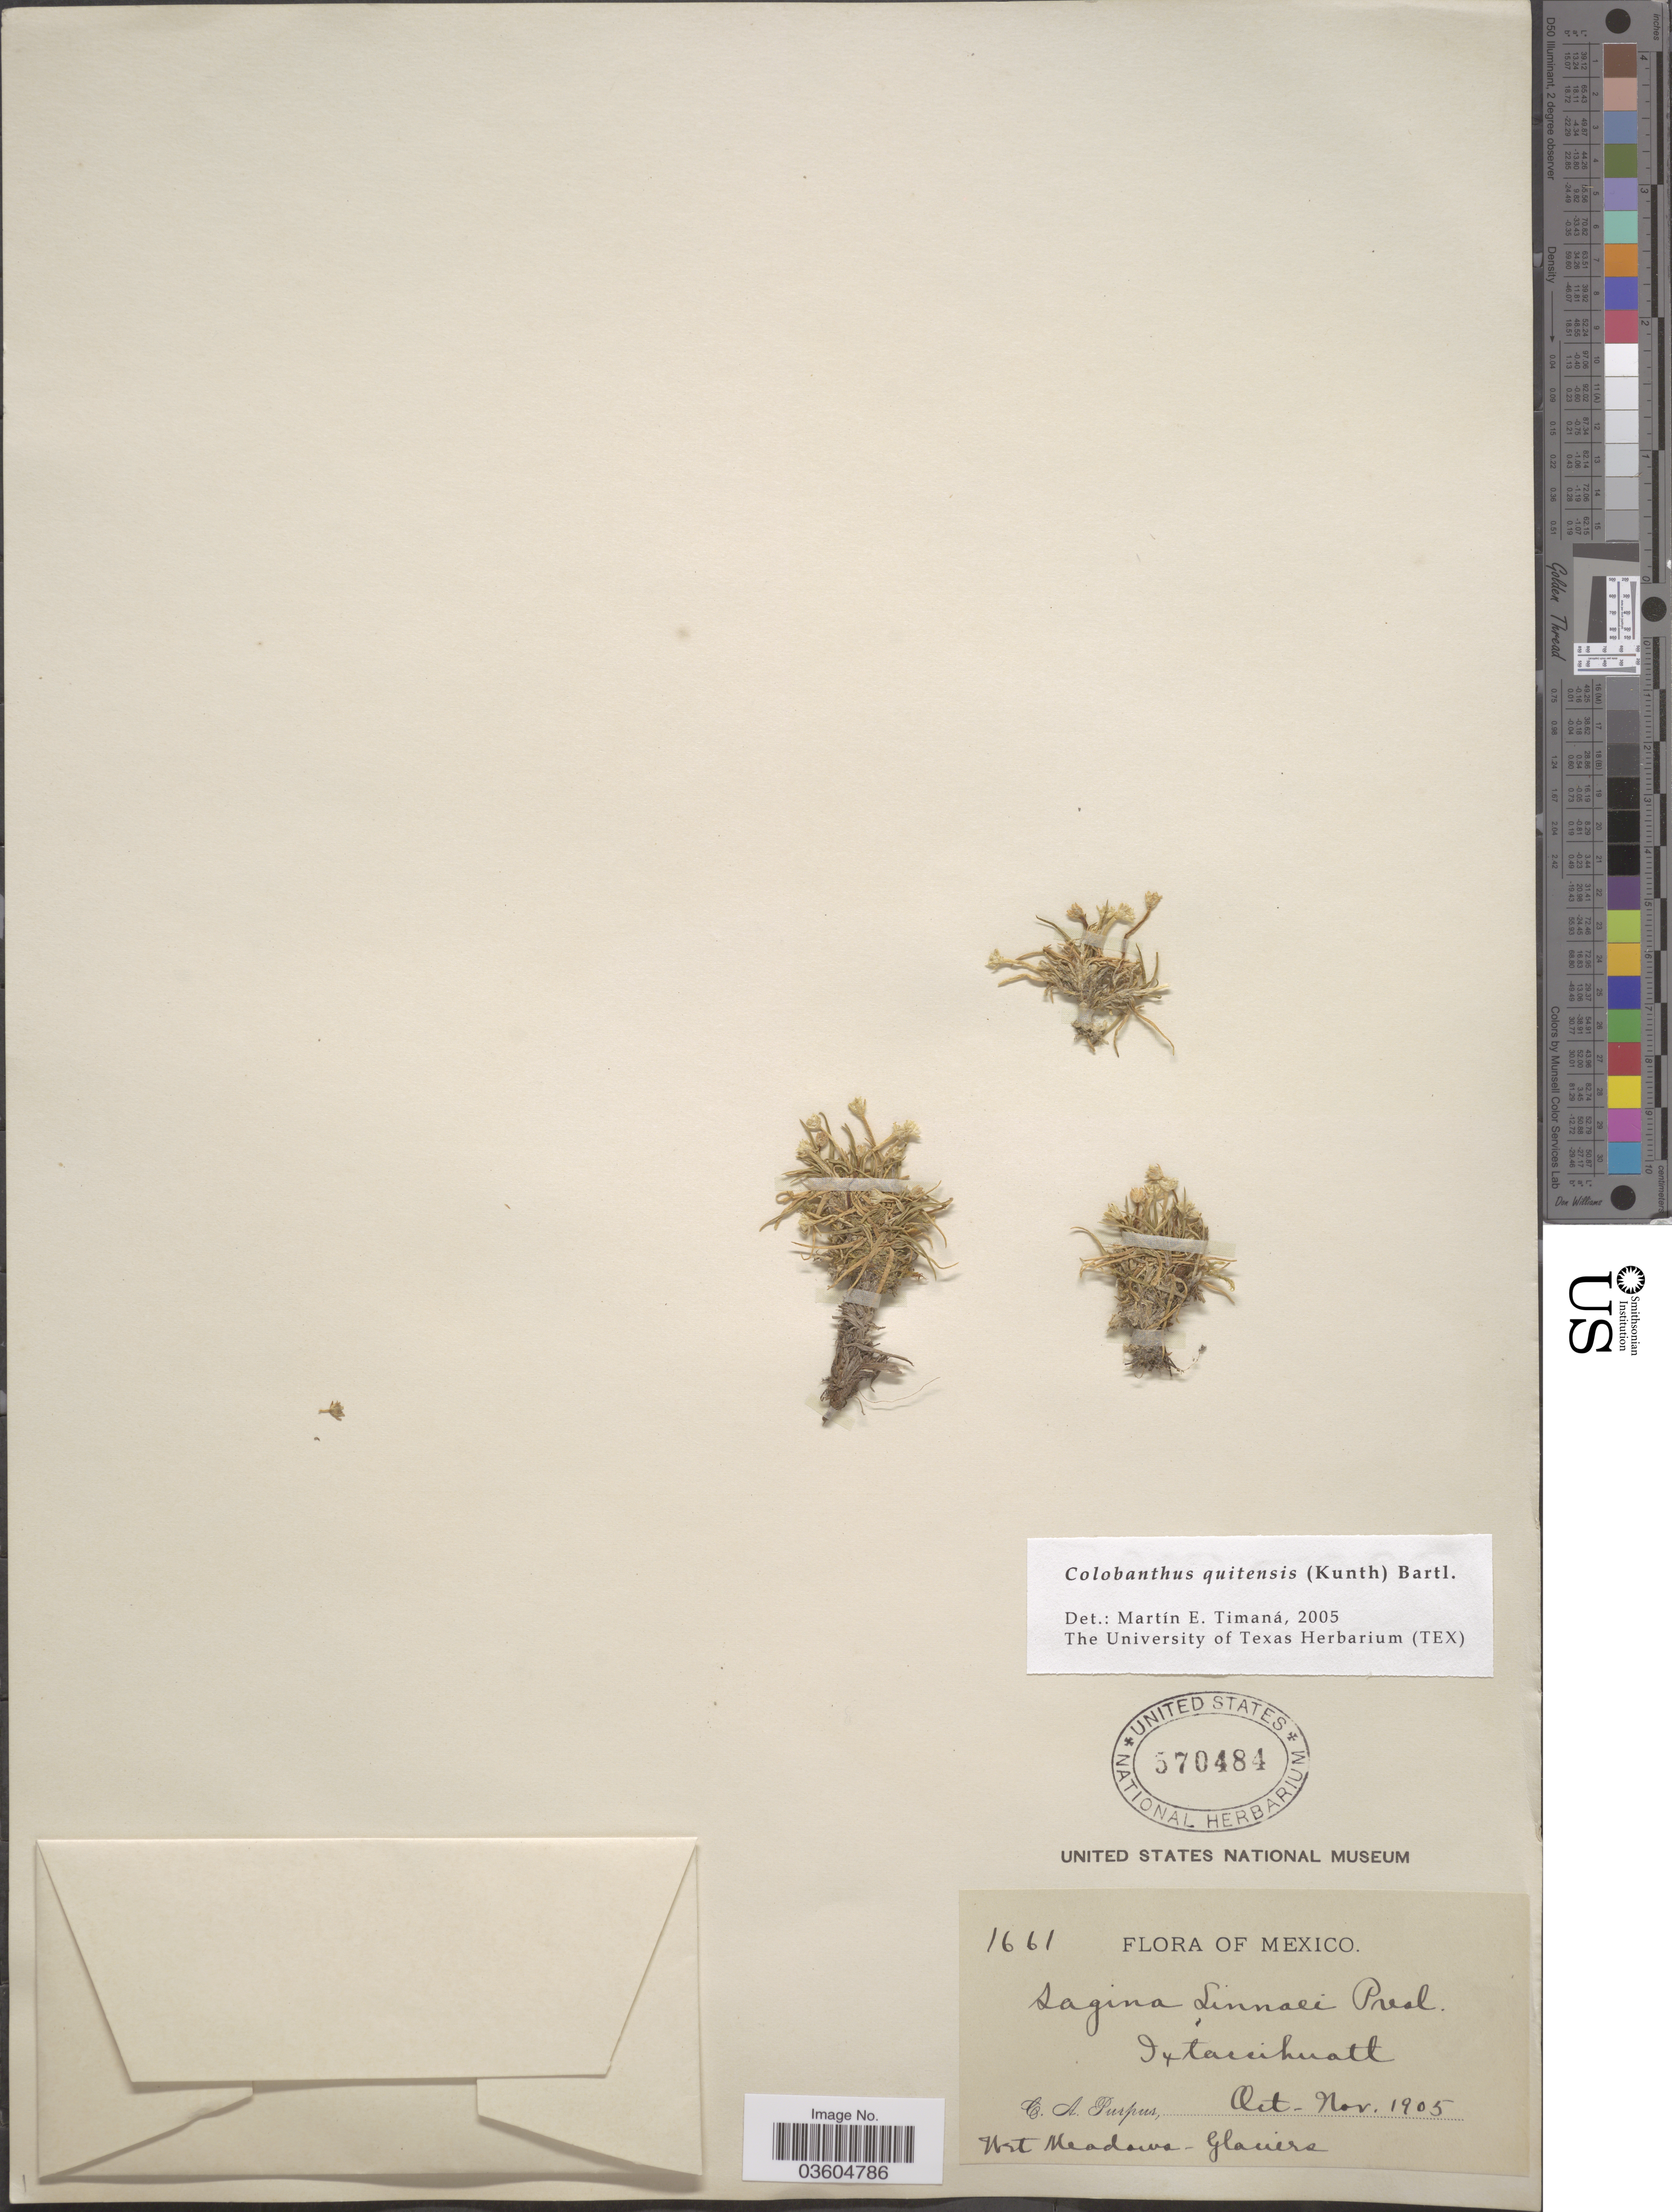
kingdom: Plantae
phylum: Tracheophyta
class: Magnoliopsida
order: Caryophyllales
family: Caryophyllaceae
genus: Colobanthus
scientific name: Colobanthus sp.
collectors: C. A. Purpus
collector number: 1661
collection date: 1905-10/1905-11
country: Mexico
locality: Ixtaccihuatl.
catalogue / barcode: US 570484